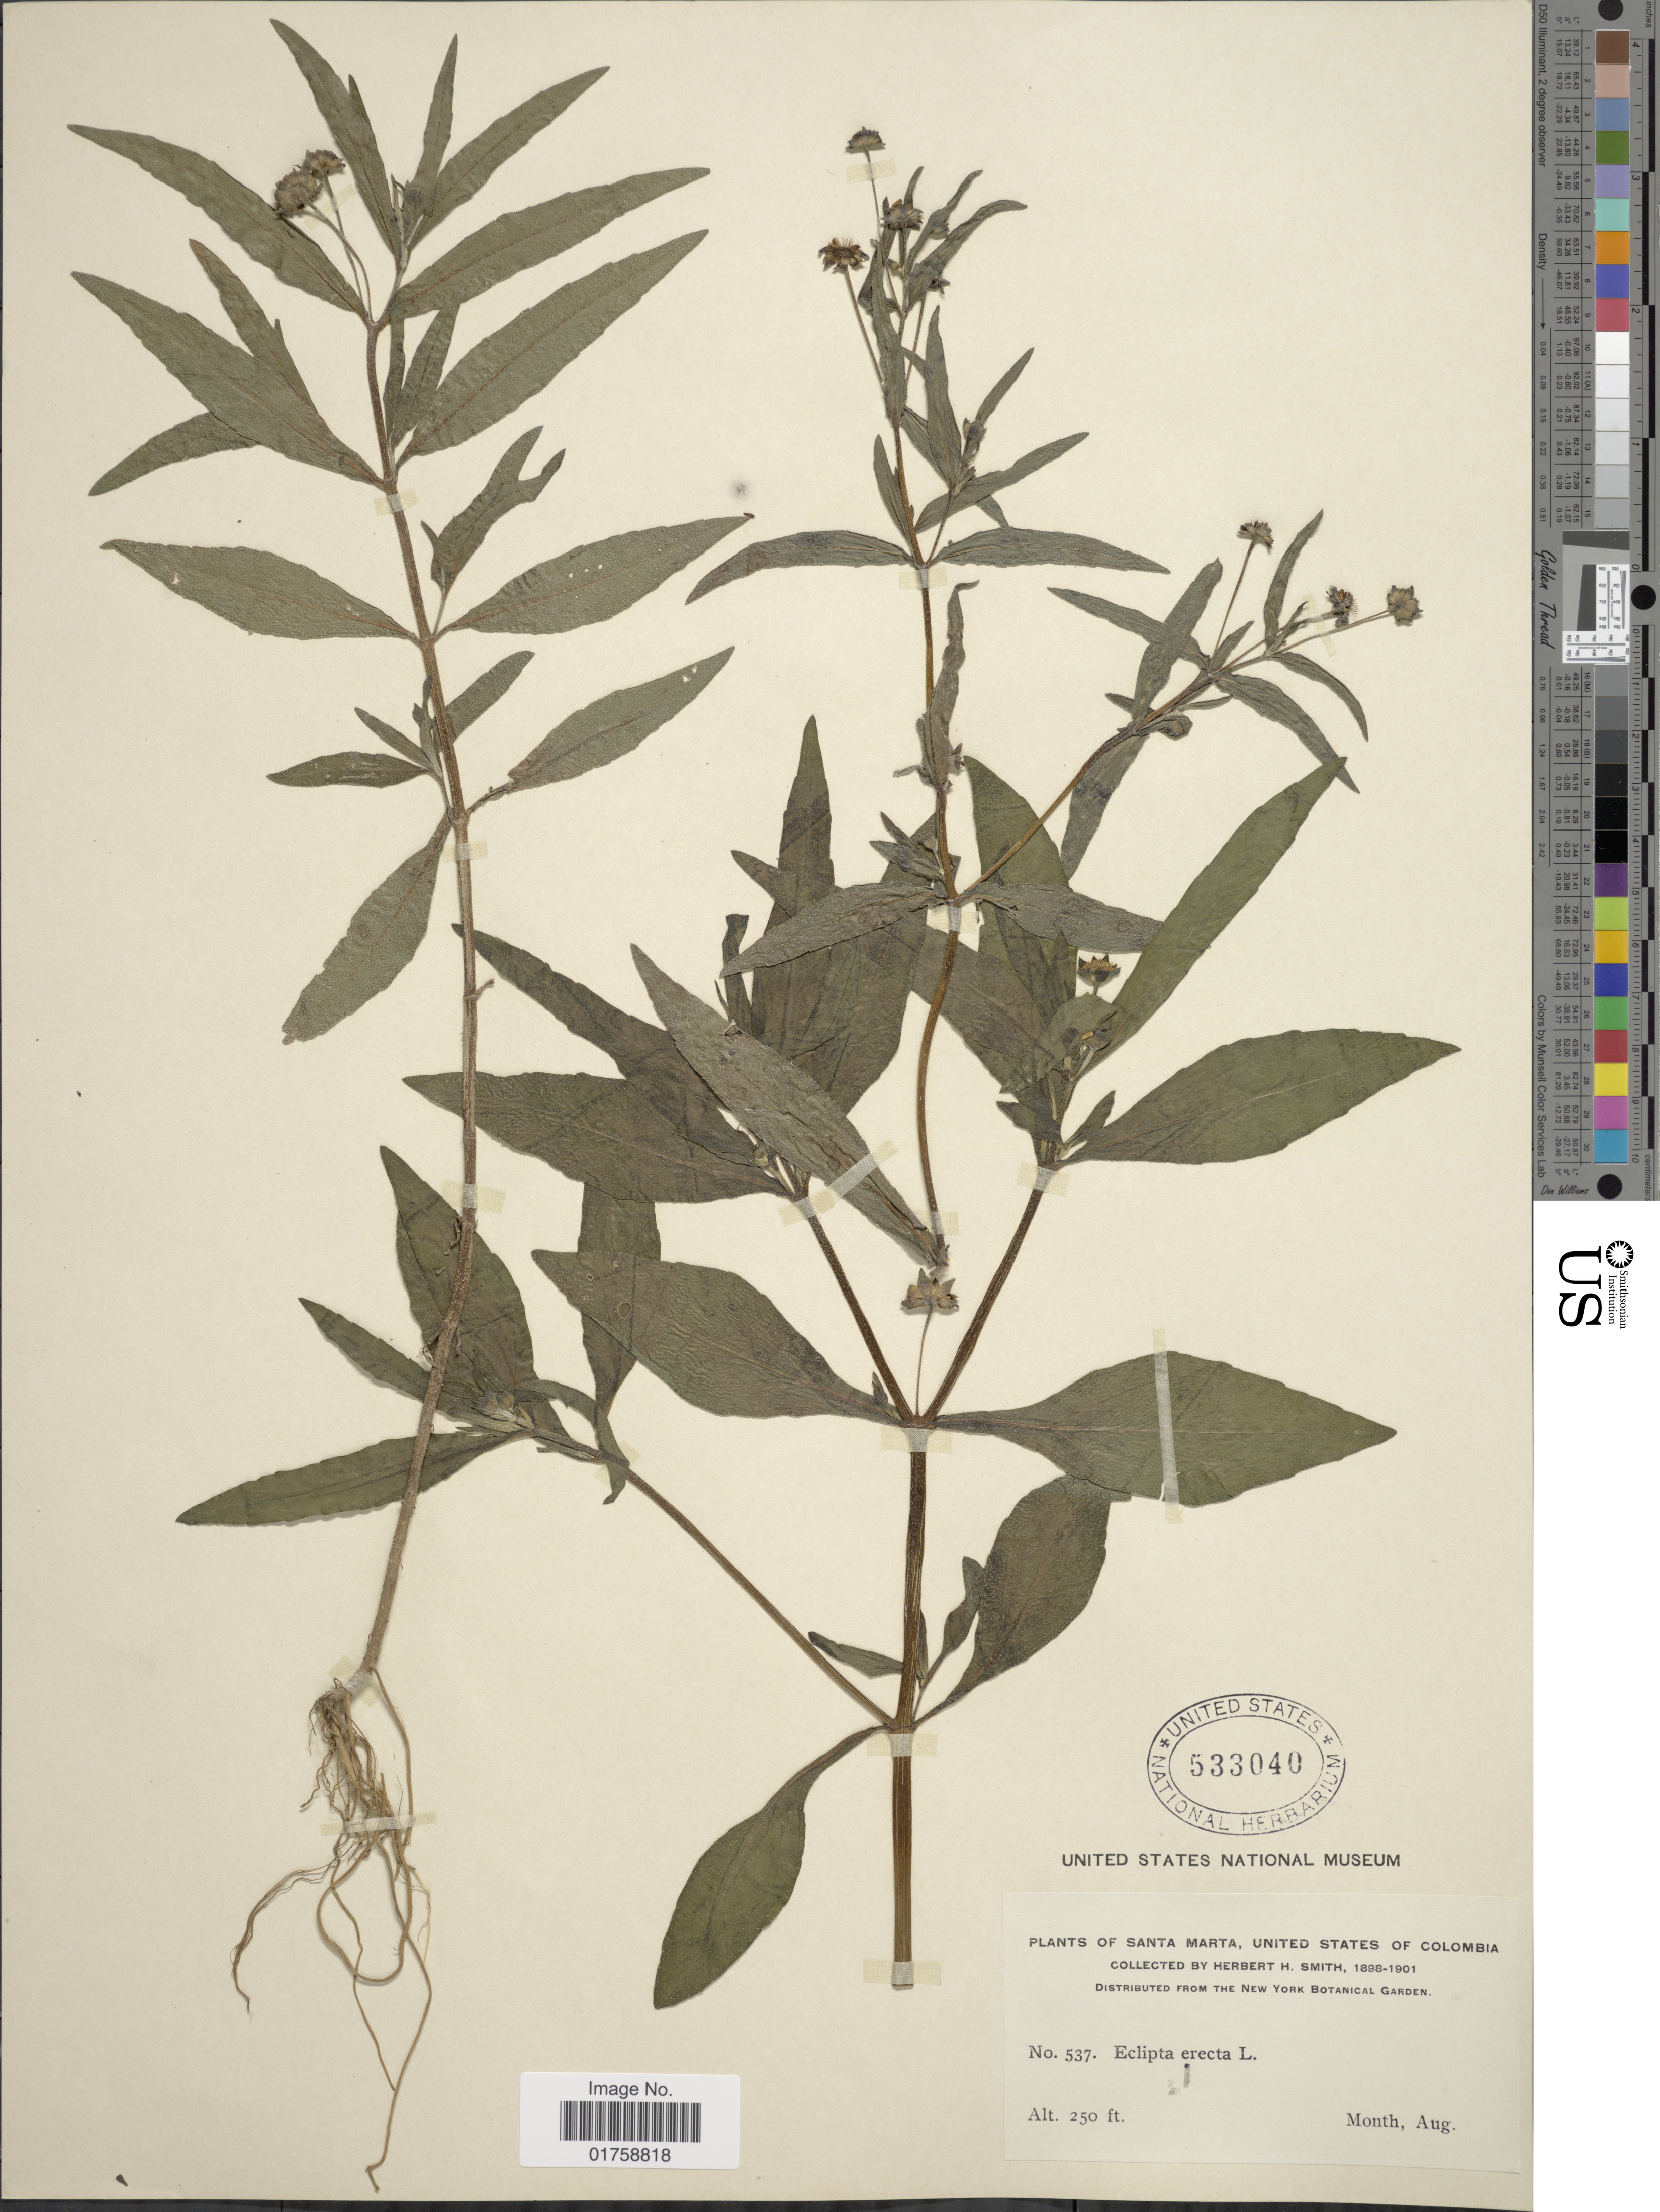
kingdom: Plantae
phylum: Tracheophyta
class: Magnoliopsida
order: Asterales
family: Asteraceae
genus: Eclipta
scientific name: Eclipta erecta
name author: L.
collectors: Herbert H. Smith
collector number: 537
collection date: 1898/1901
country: Colombia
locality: Santa Marta, United States of Colombia.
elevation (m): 76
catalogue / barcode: US 533040